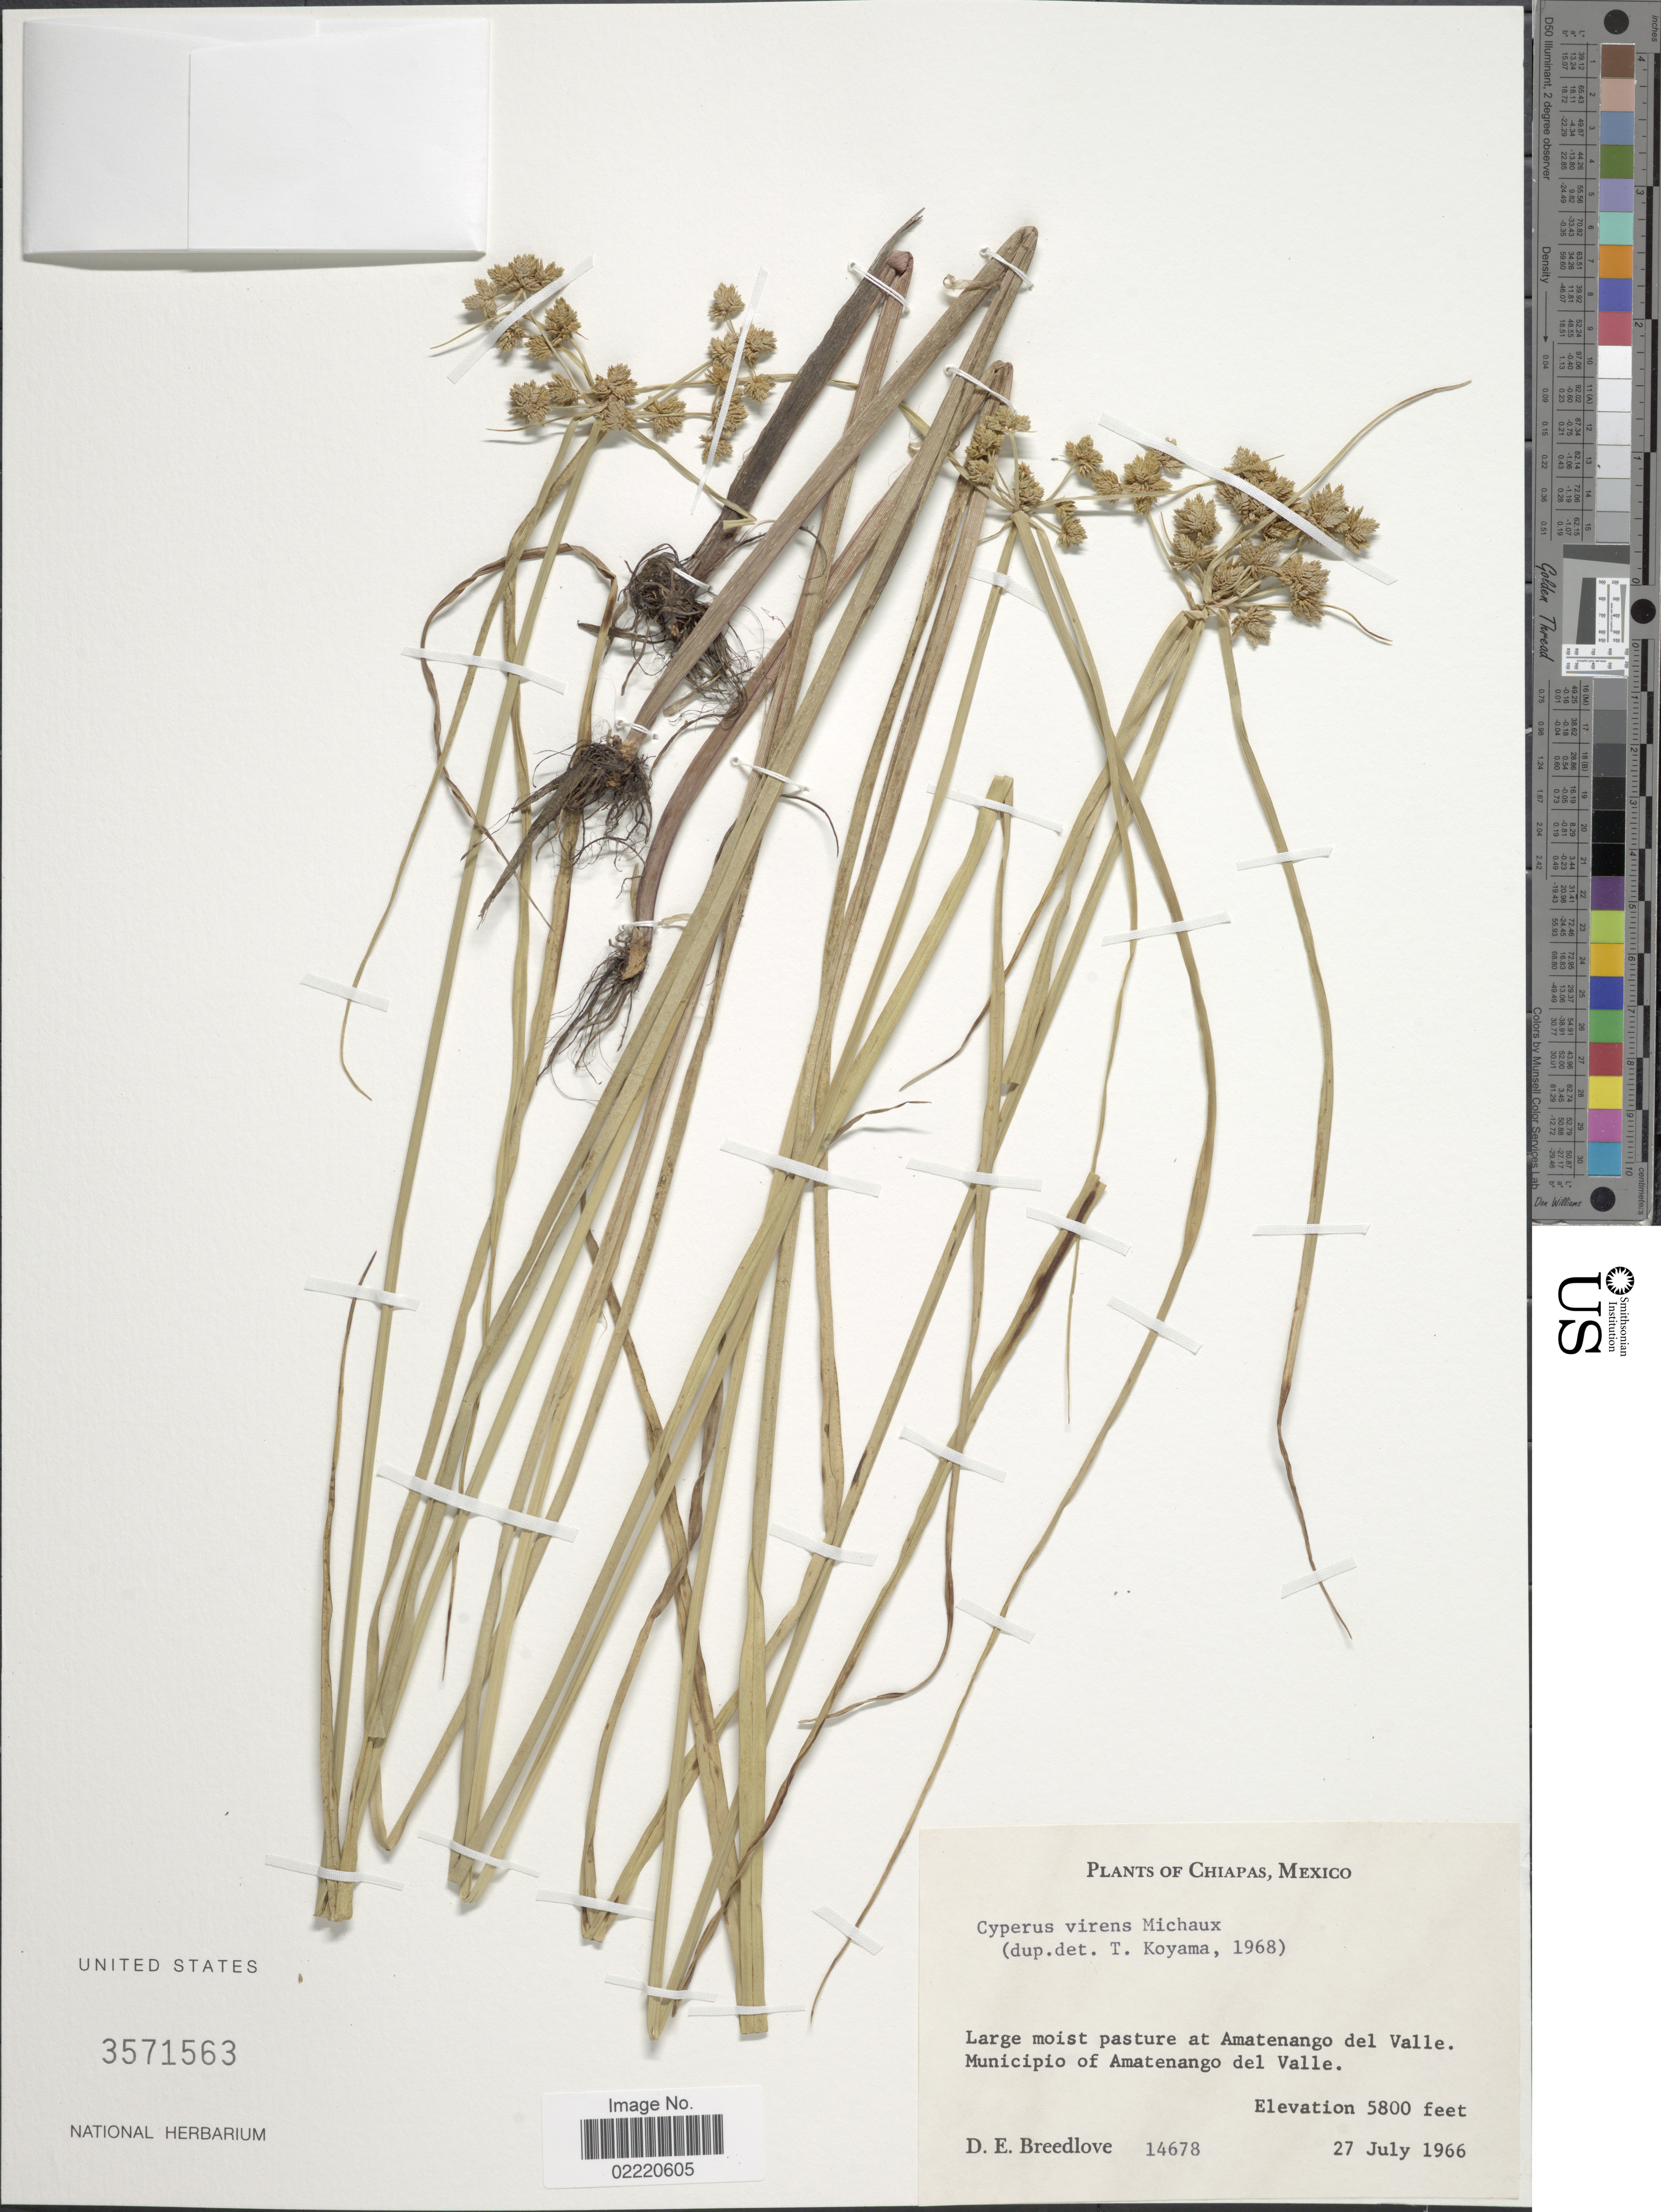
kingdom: Plantae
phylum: Tracheophyta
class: Liliopsida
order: Poales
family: Cyperaceae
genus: Cyperus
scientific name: Cyperus virens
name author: Michx.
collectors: D. E. Breedlove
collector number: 14678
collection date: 1966-07-27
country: Mexico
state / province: Chiapas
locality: Large moist pasture at Amatenango del Valle, Municipio of Amatenango del Valle.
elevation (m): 1768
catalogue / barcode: US 3571563